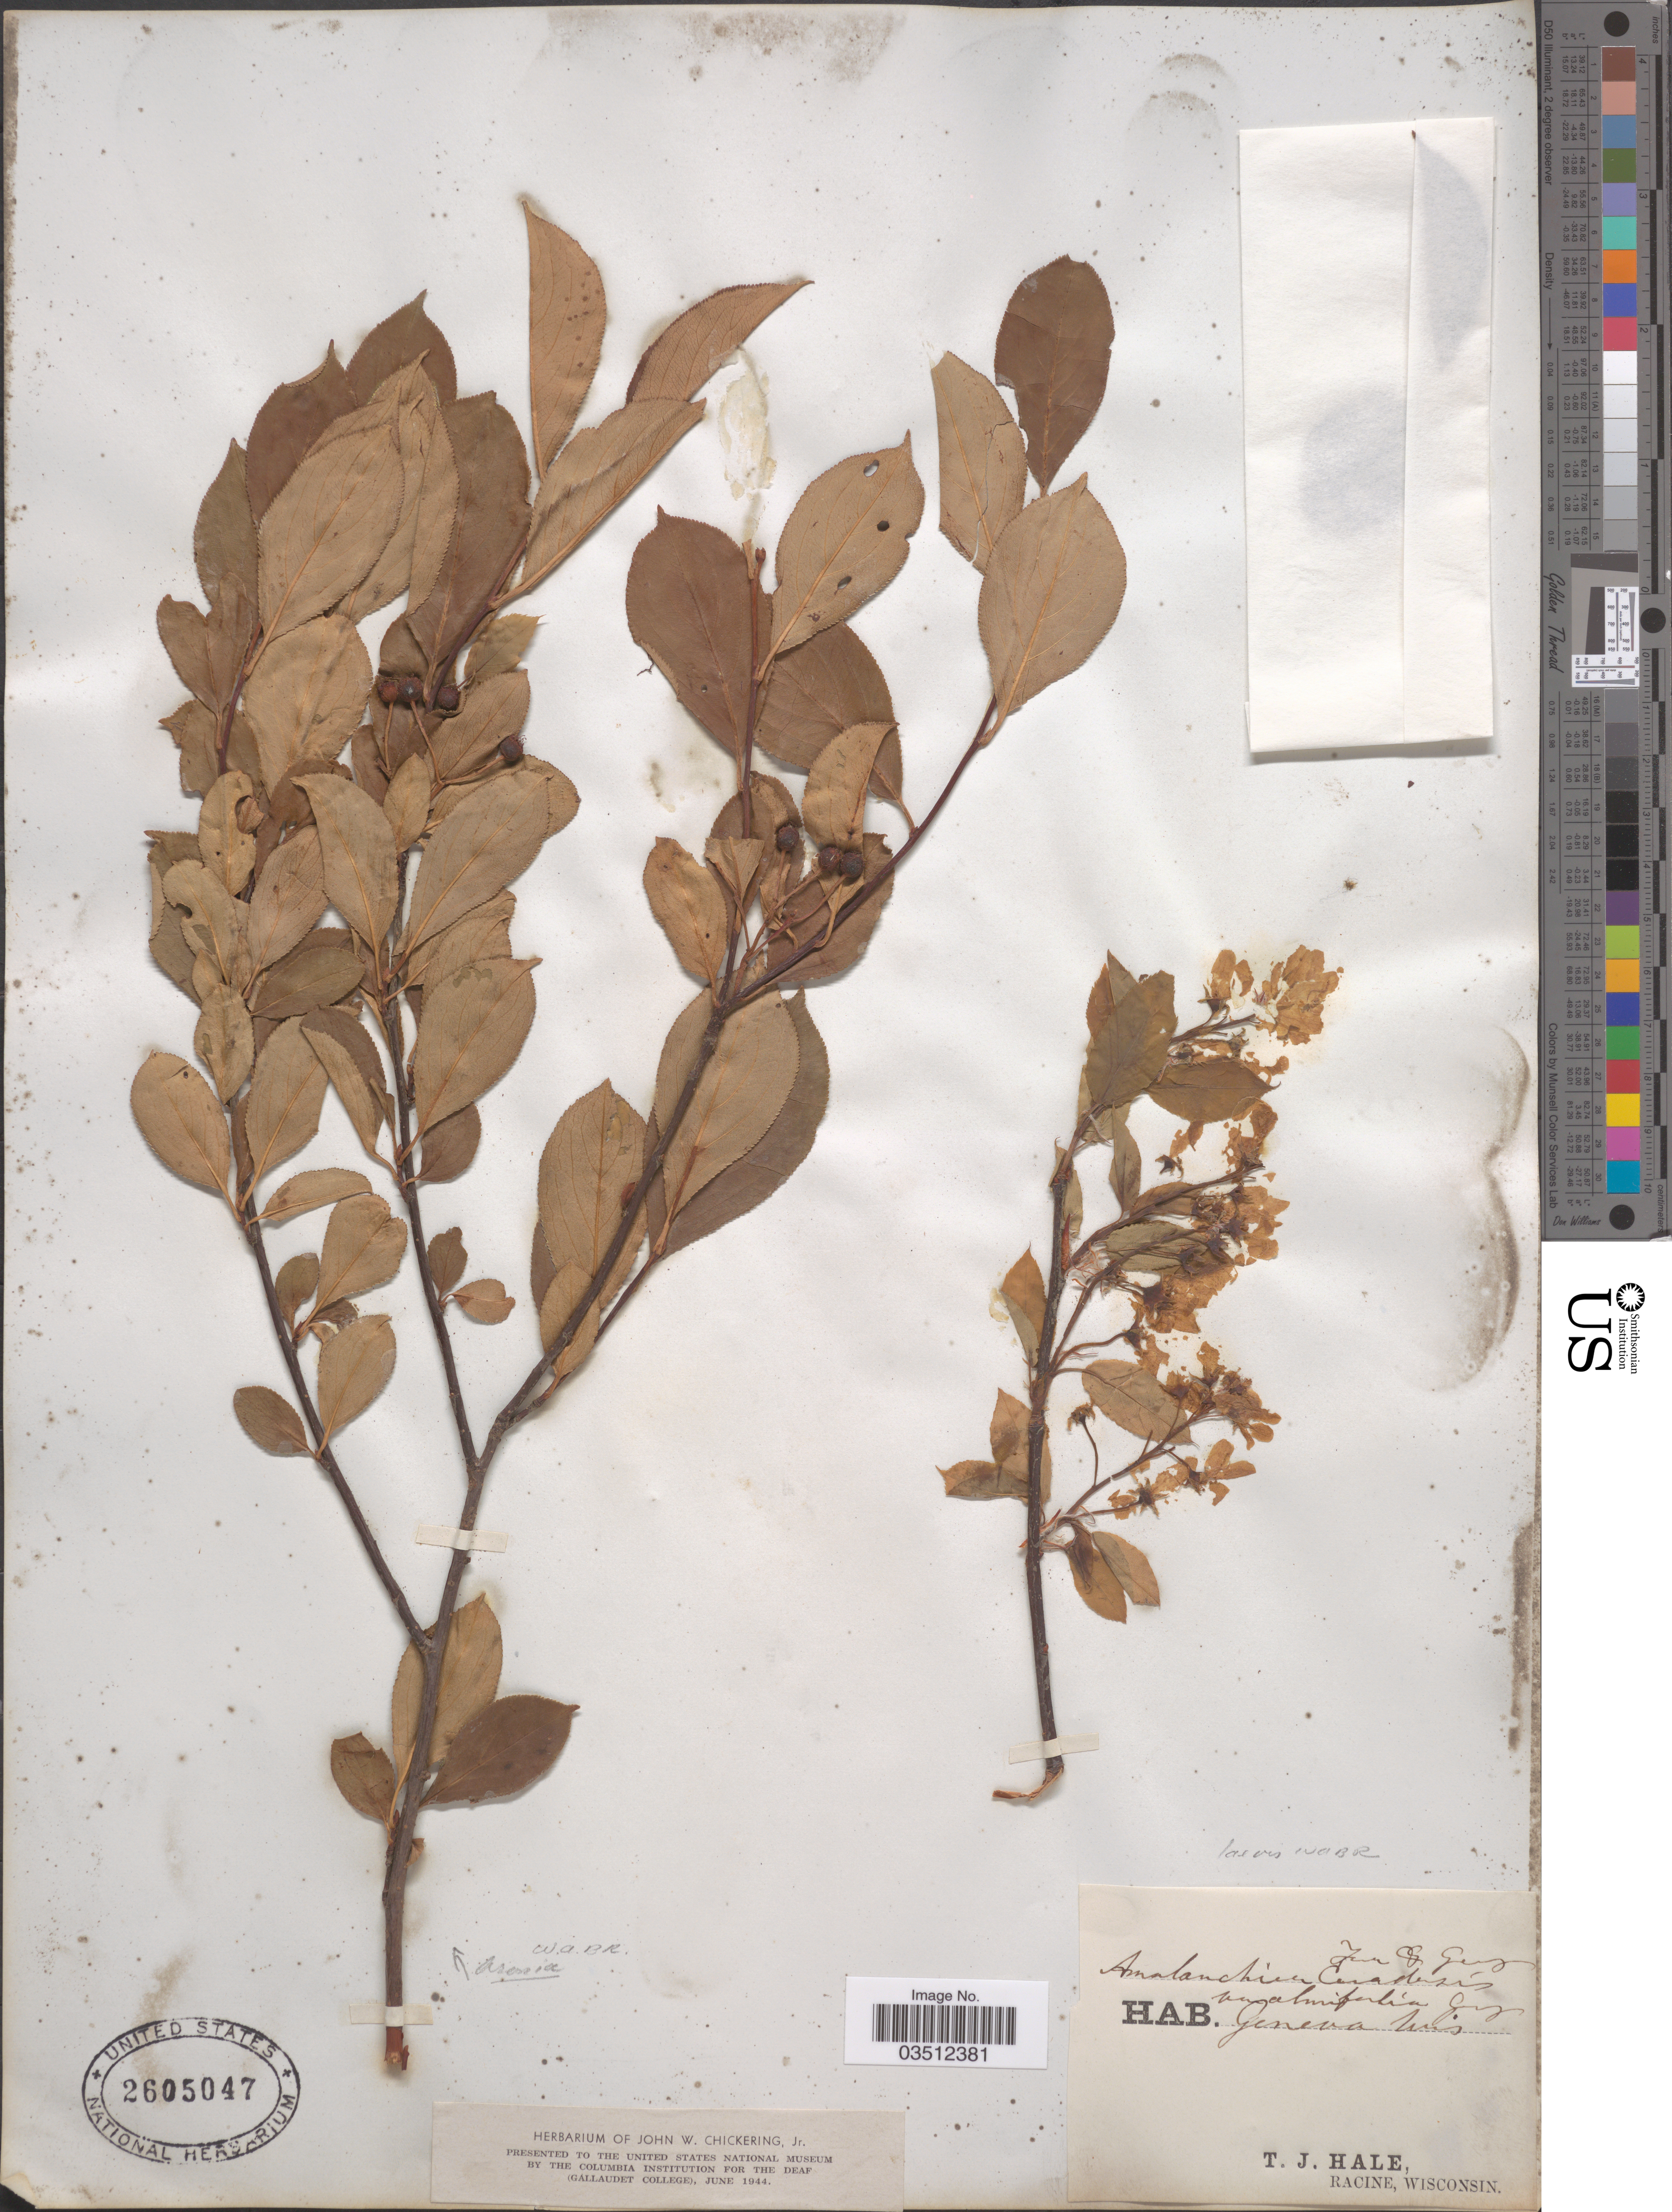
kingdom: Plantae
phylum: Tracheophyta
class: Magnoliopsida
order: Rosales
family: Rosaceae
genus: Amelanchier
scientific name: Amelanchier laevis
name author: Wiegand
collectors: T. Hale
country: United States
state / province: Wisconsin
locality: Geneva, Wis.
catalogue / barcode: US 2605047